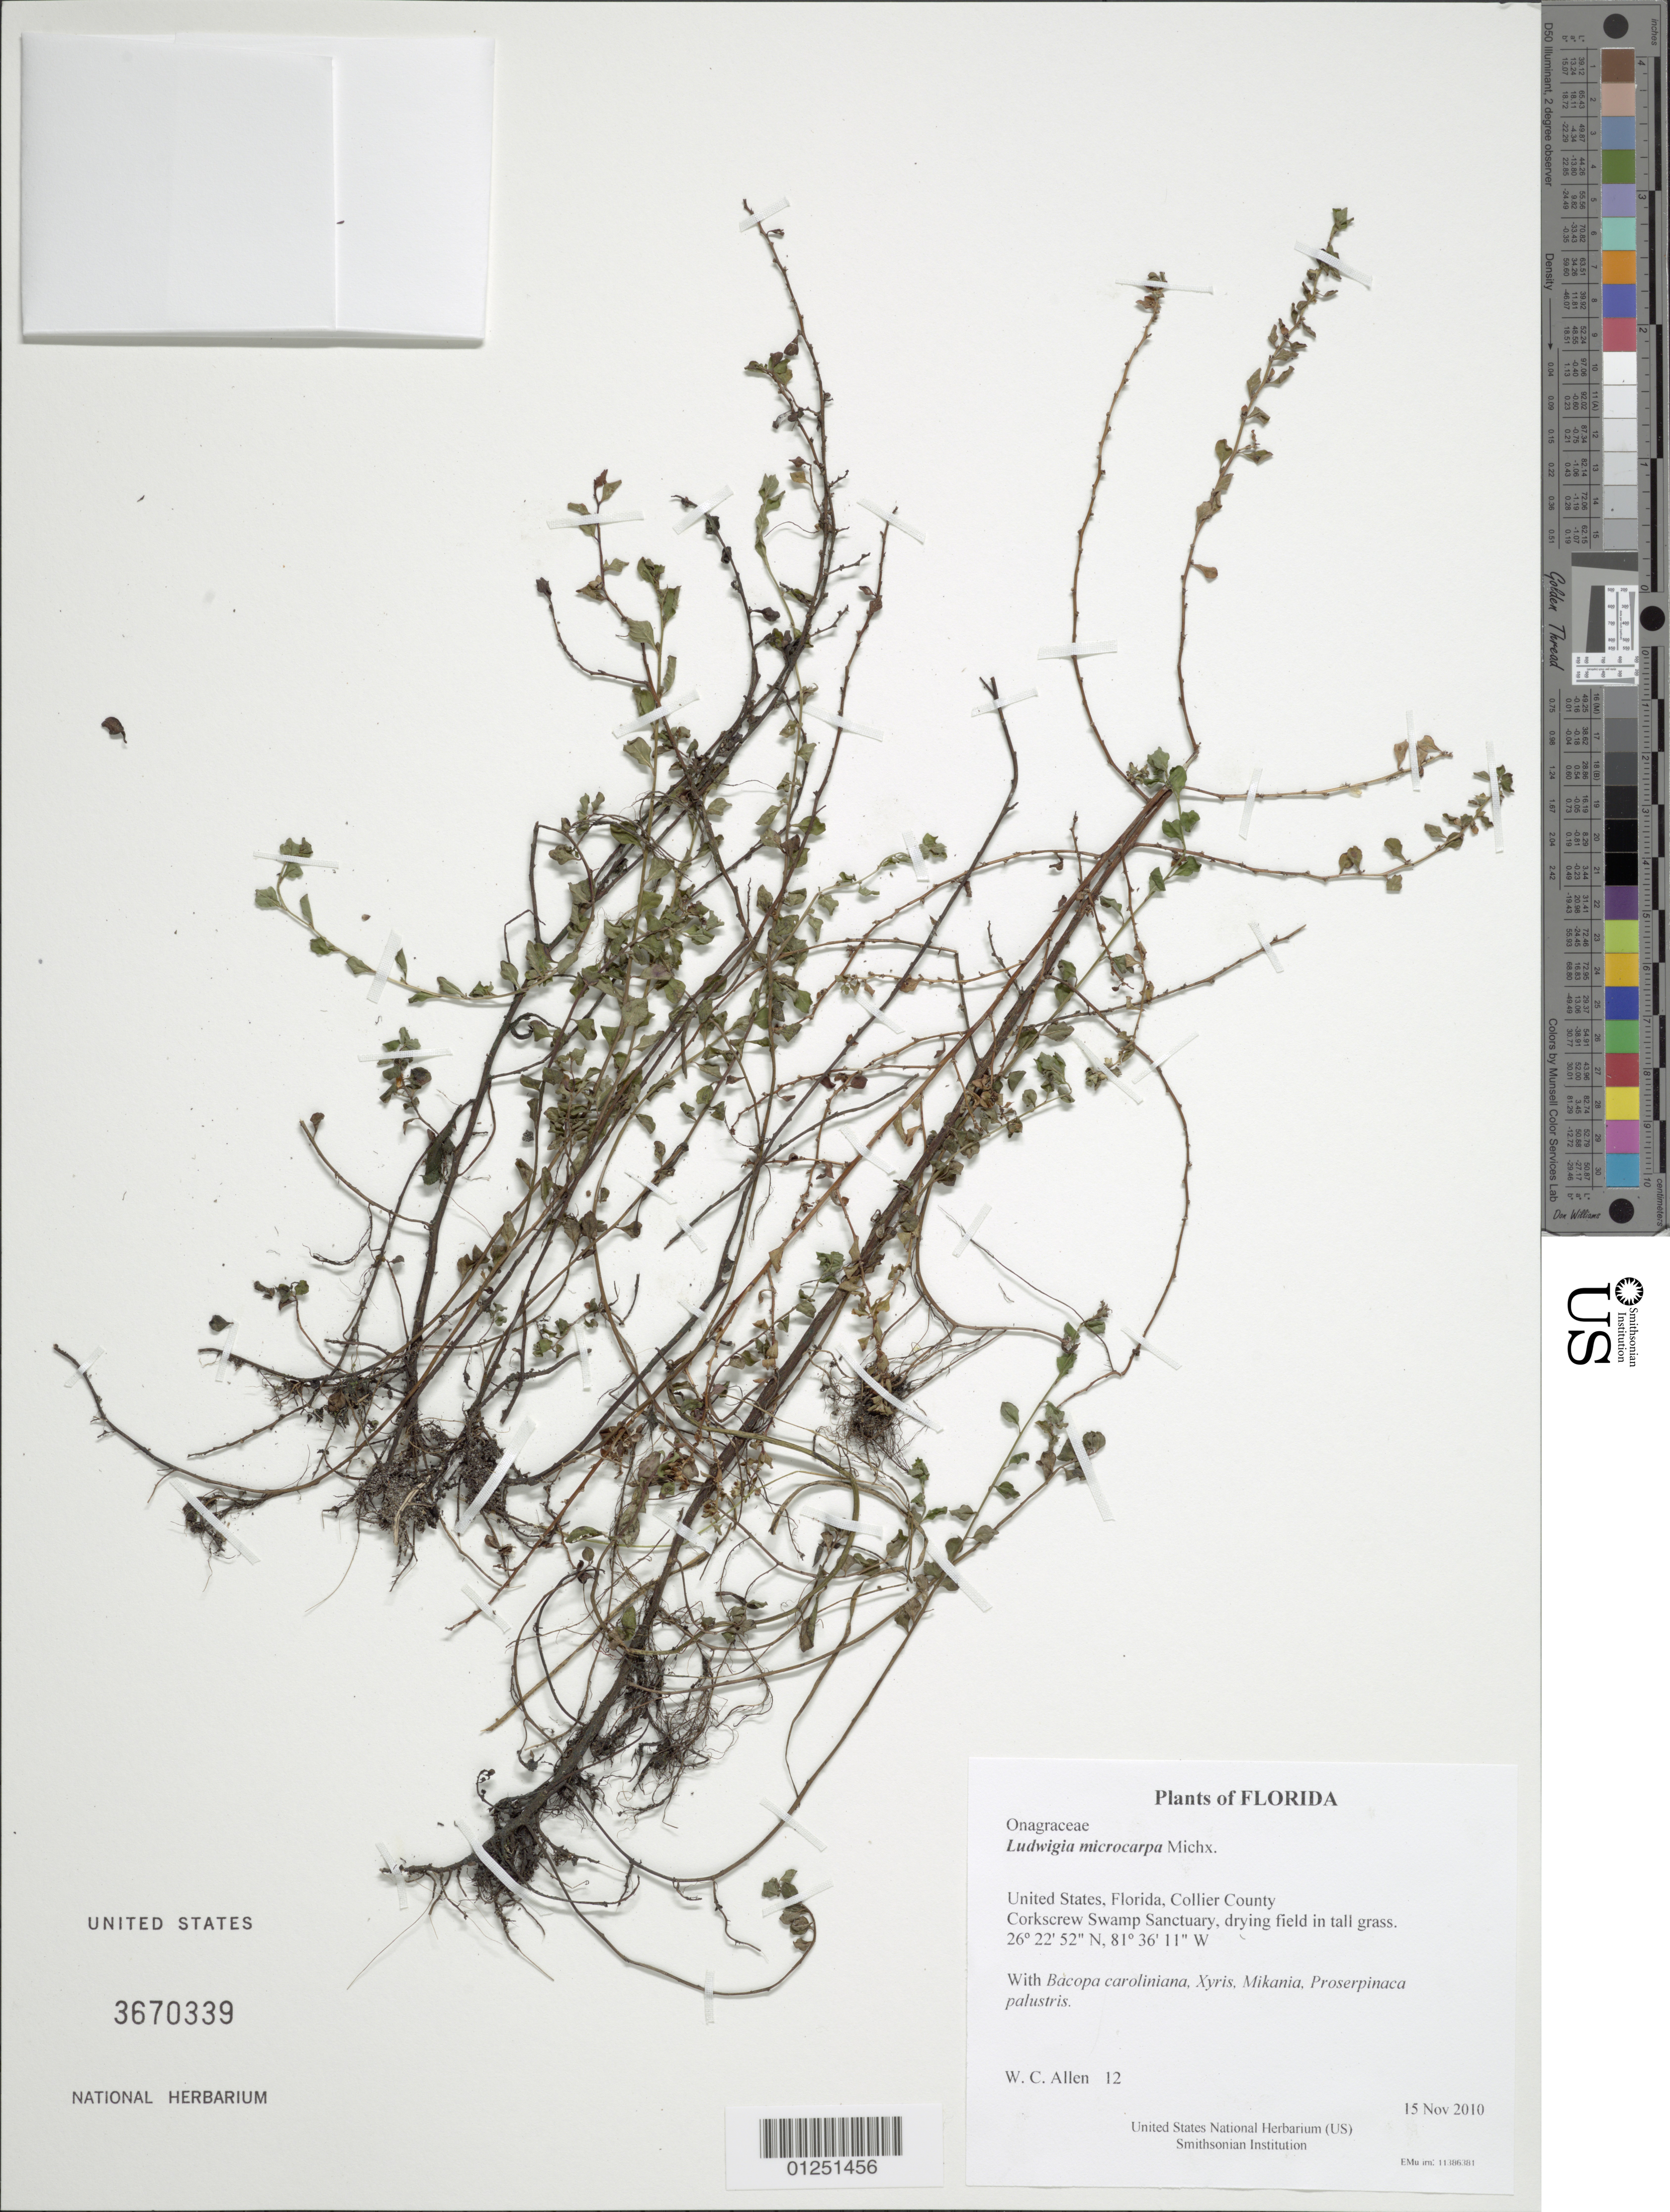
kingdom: Plantae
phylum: Tracheophyta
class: Magnoliopsida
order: Myrtales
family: Onagraceae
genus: Ludwigia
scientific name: Ludwigia microcarpa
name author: Michx.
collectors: W. C. Allen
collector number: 12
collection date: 2010-11-15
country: United States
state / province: Florida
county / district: Collier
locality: Corkscrew Swamp Sanctuary, drying field in tall grass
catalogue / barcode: US 3670339